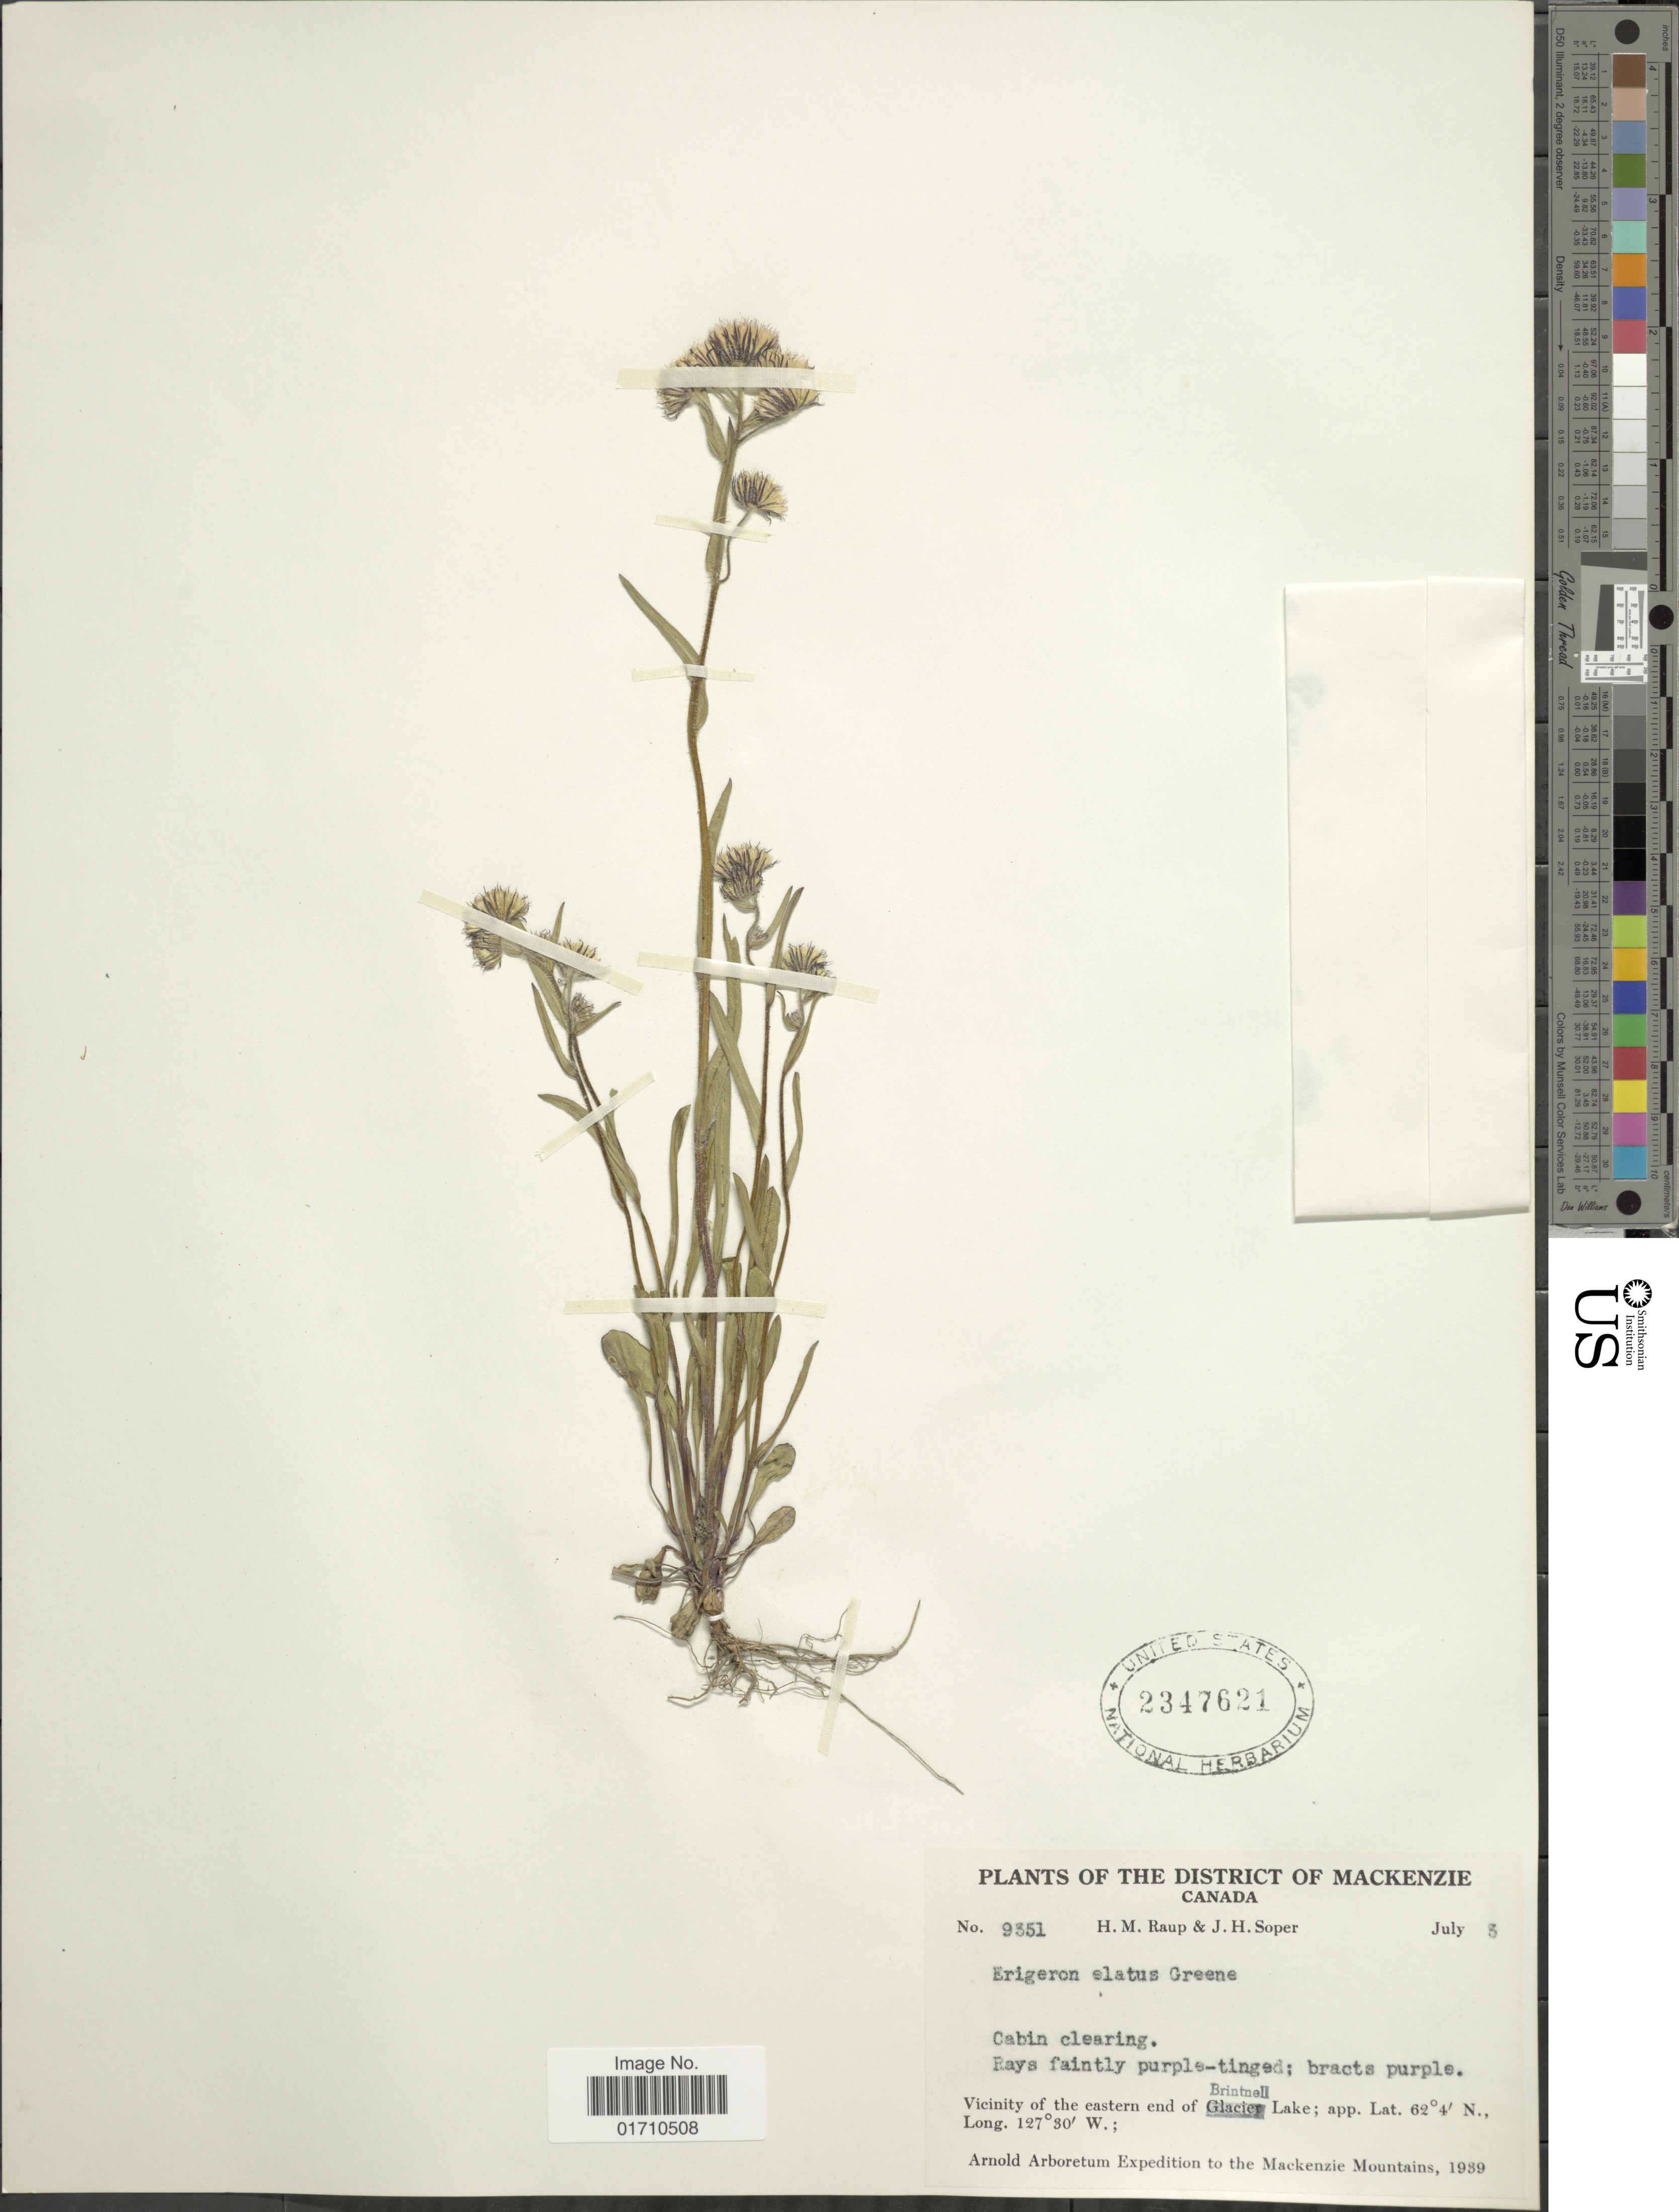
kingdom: Plantae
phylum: Tracheophyta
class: Magnoliopsida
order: Asterales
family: Asteraceae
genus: Erigeron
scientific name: Erigeron acris var. elatus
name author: (Hook.) Cronq.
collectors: H. Raup & J. H. Soper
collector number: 9351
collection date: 1939-07-03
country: Canada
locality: The District of Macjenzie, Cabin clearing, Vicinity of the eastern end of Brintnell Lake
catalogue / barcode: US 2347621